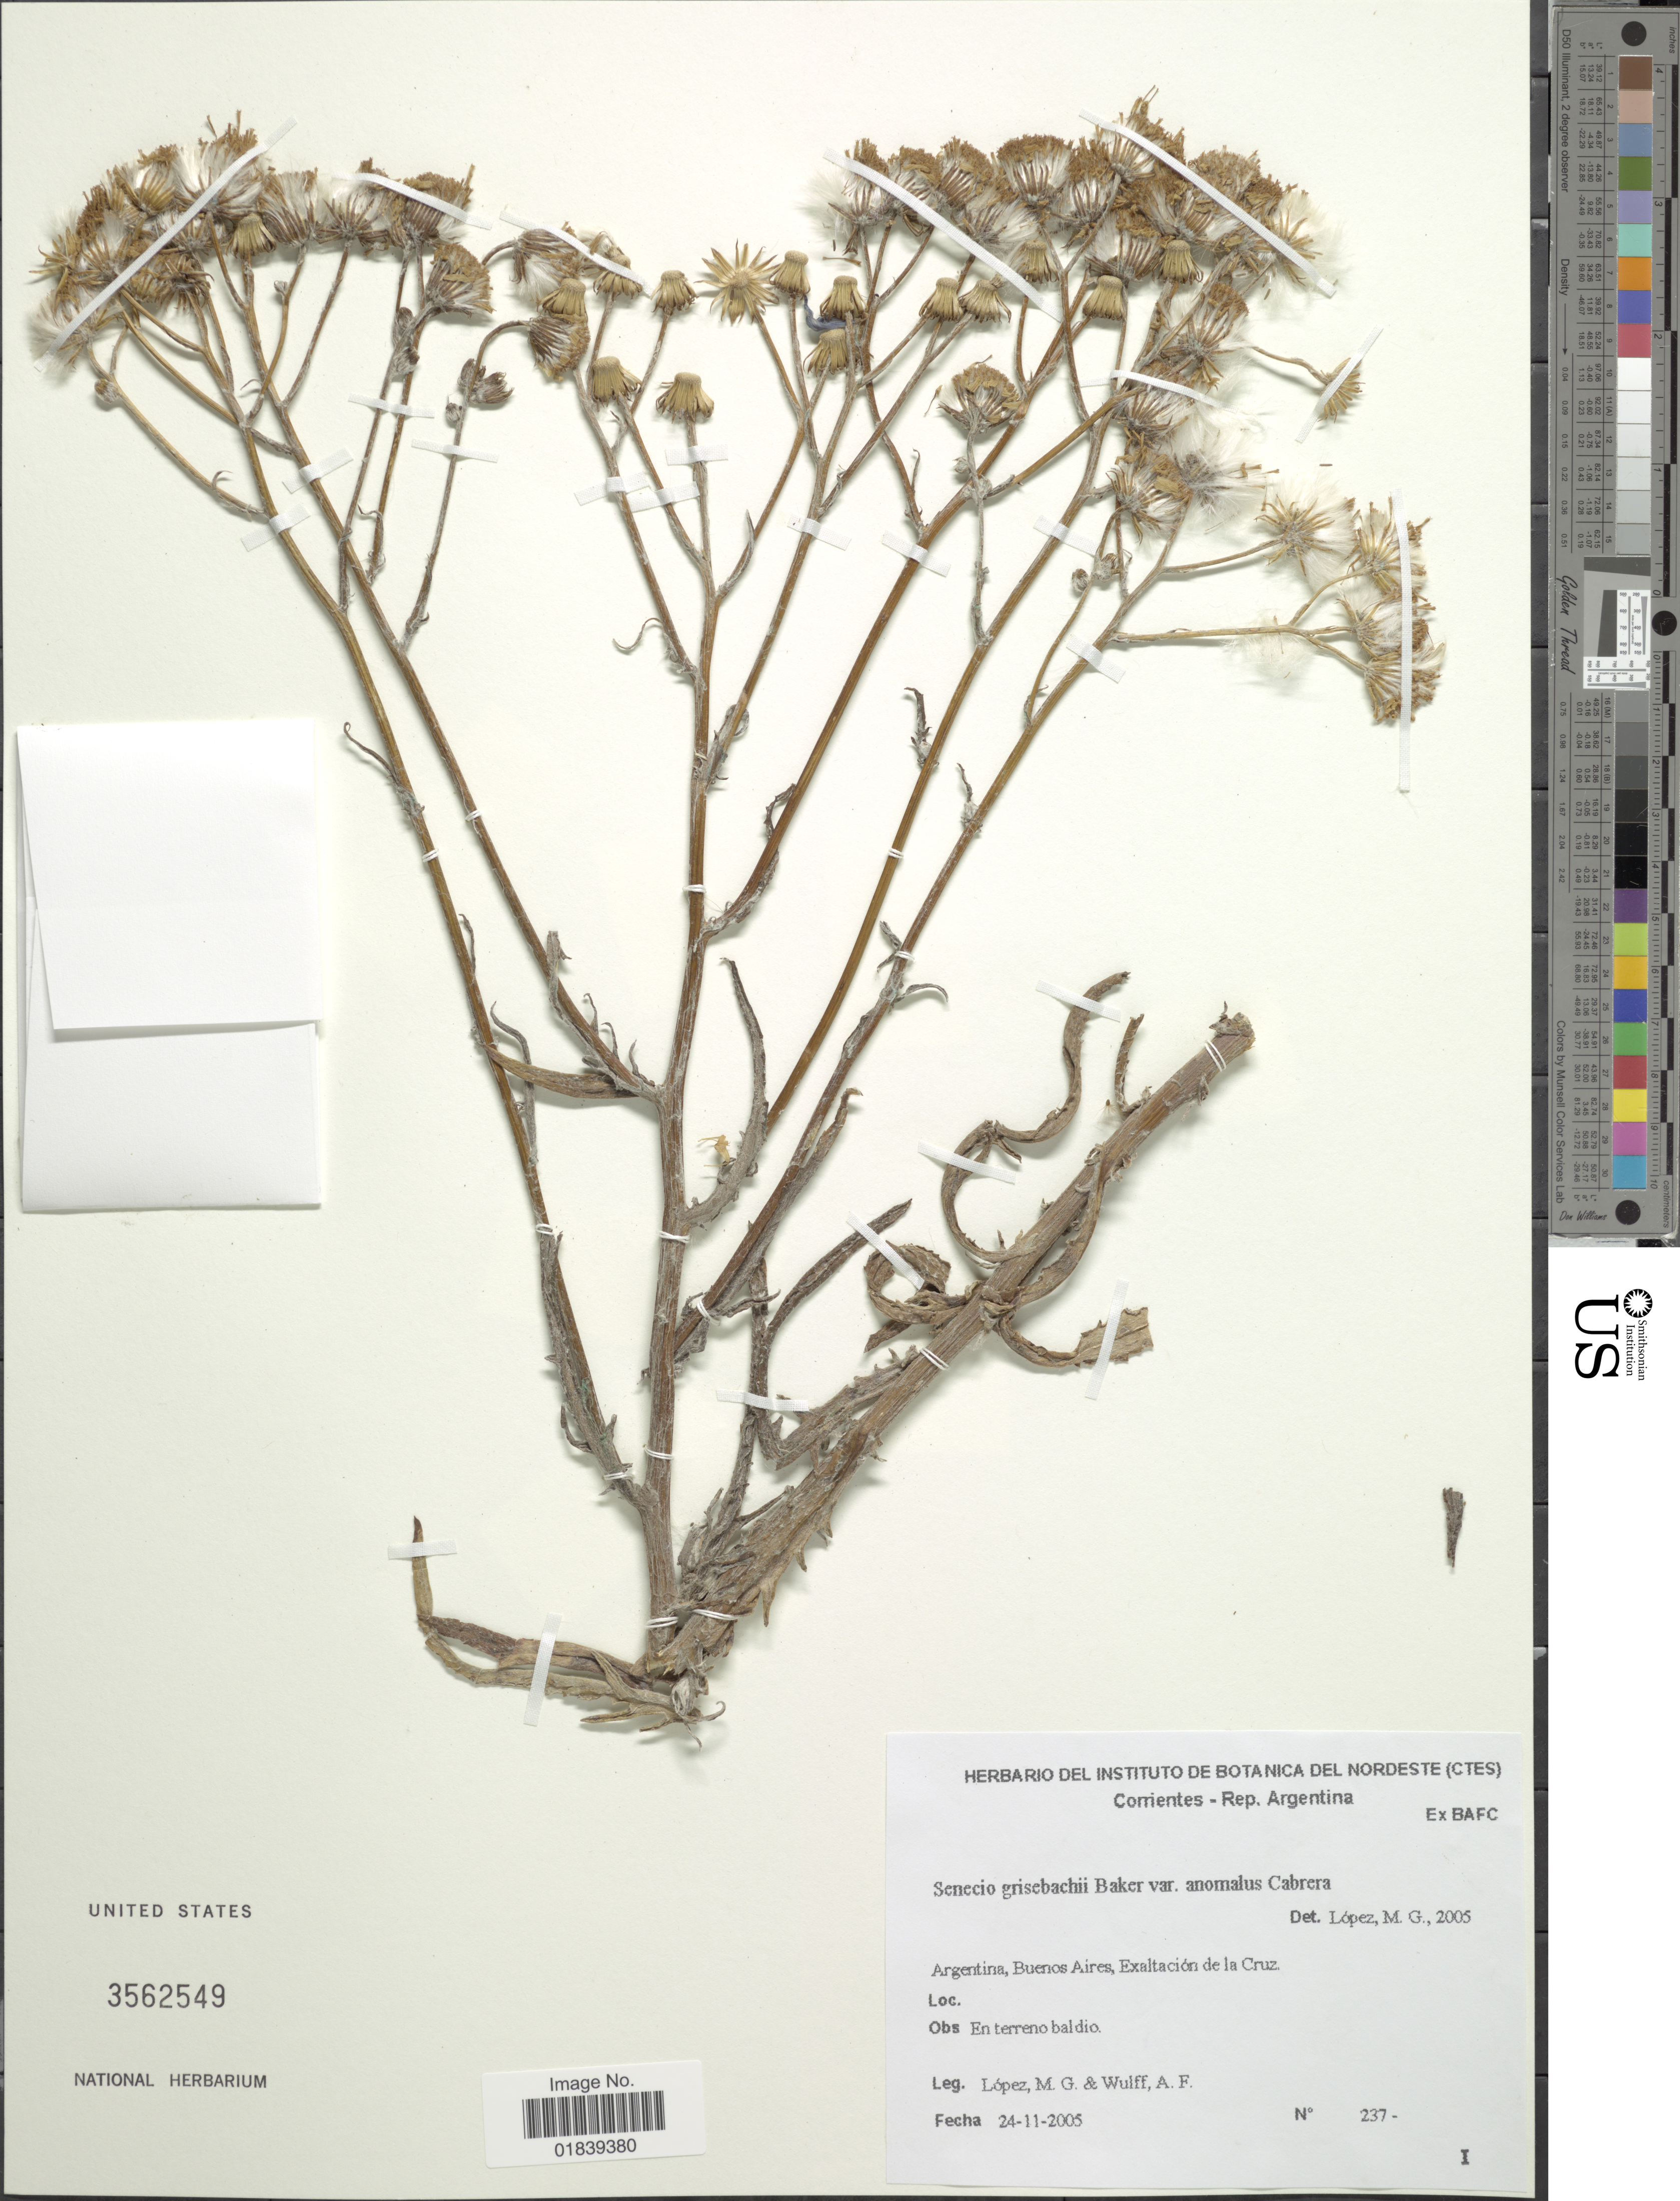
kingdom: Plantae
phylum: Tracheophyta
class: Magnoliopsida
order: Asterales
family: Asteraceae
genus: Senecio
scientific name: Senecio grisebachii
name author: Baker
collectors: M. López & A. Wulff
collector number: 237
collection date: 2005-11-24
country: Argentina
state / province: Buenos Aires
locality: Exaltacion de la Cruz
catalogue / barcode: US 3562549